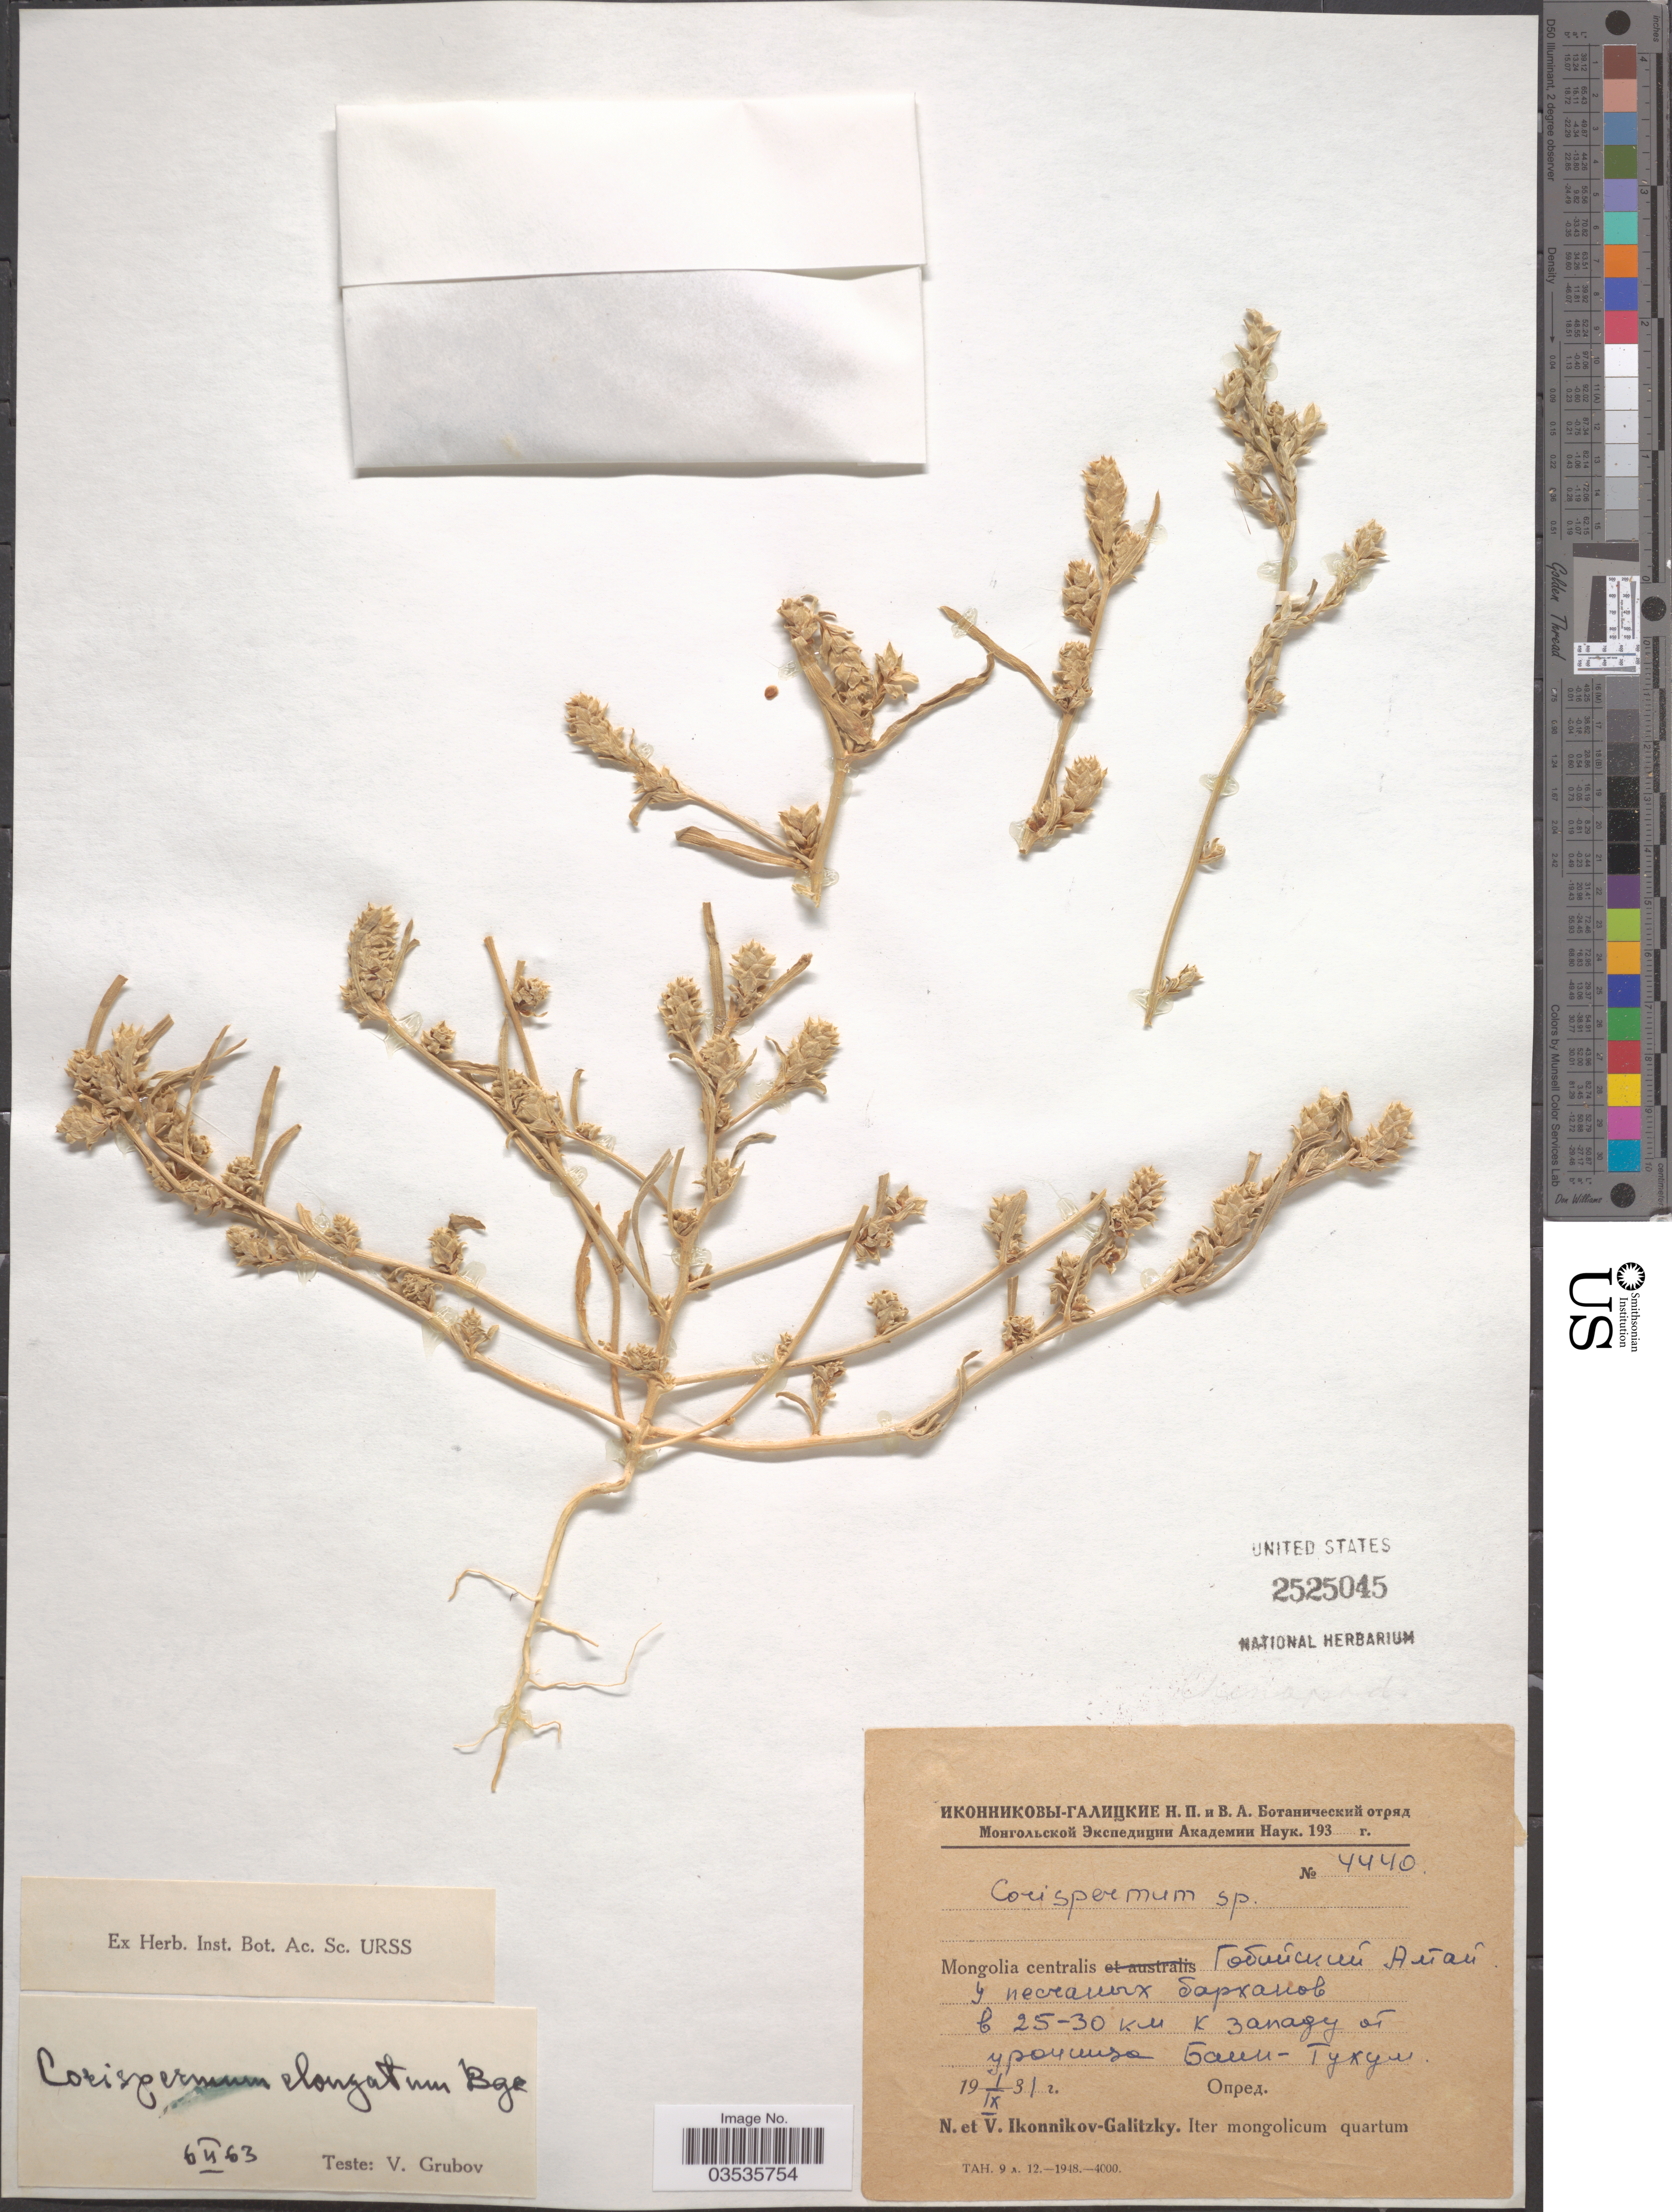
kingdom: Plantae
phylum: Tracheophyta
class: Magnoliopsida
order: Caryophyllales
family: Amaranthaceae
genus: Corispermum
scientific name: Corispermum elongatum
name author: Bunge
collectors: N. P. Ikonnikov-Galitzky & V. Ikonnikov-Galitzky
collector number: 4440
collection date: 1931-09-01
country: Mongolia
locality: Mongolia centralis X.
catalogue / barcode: US 2525045